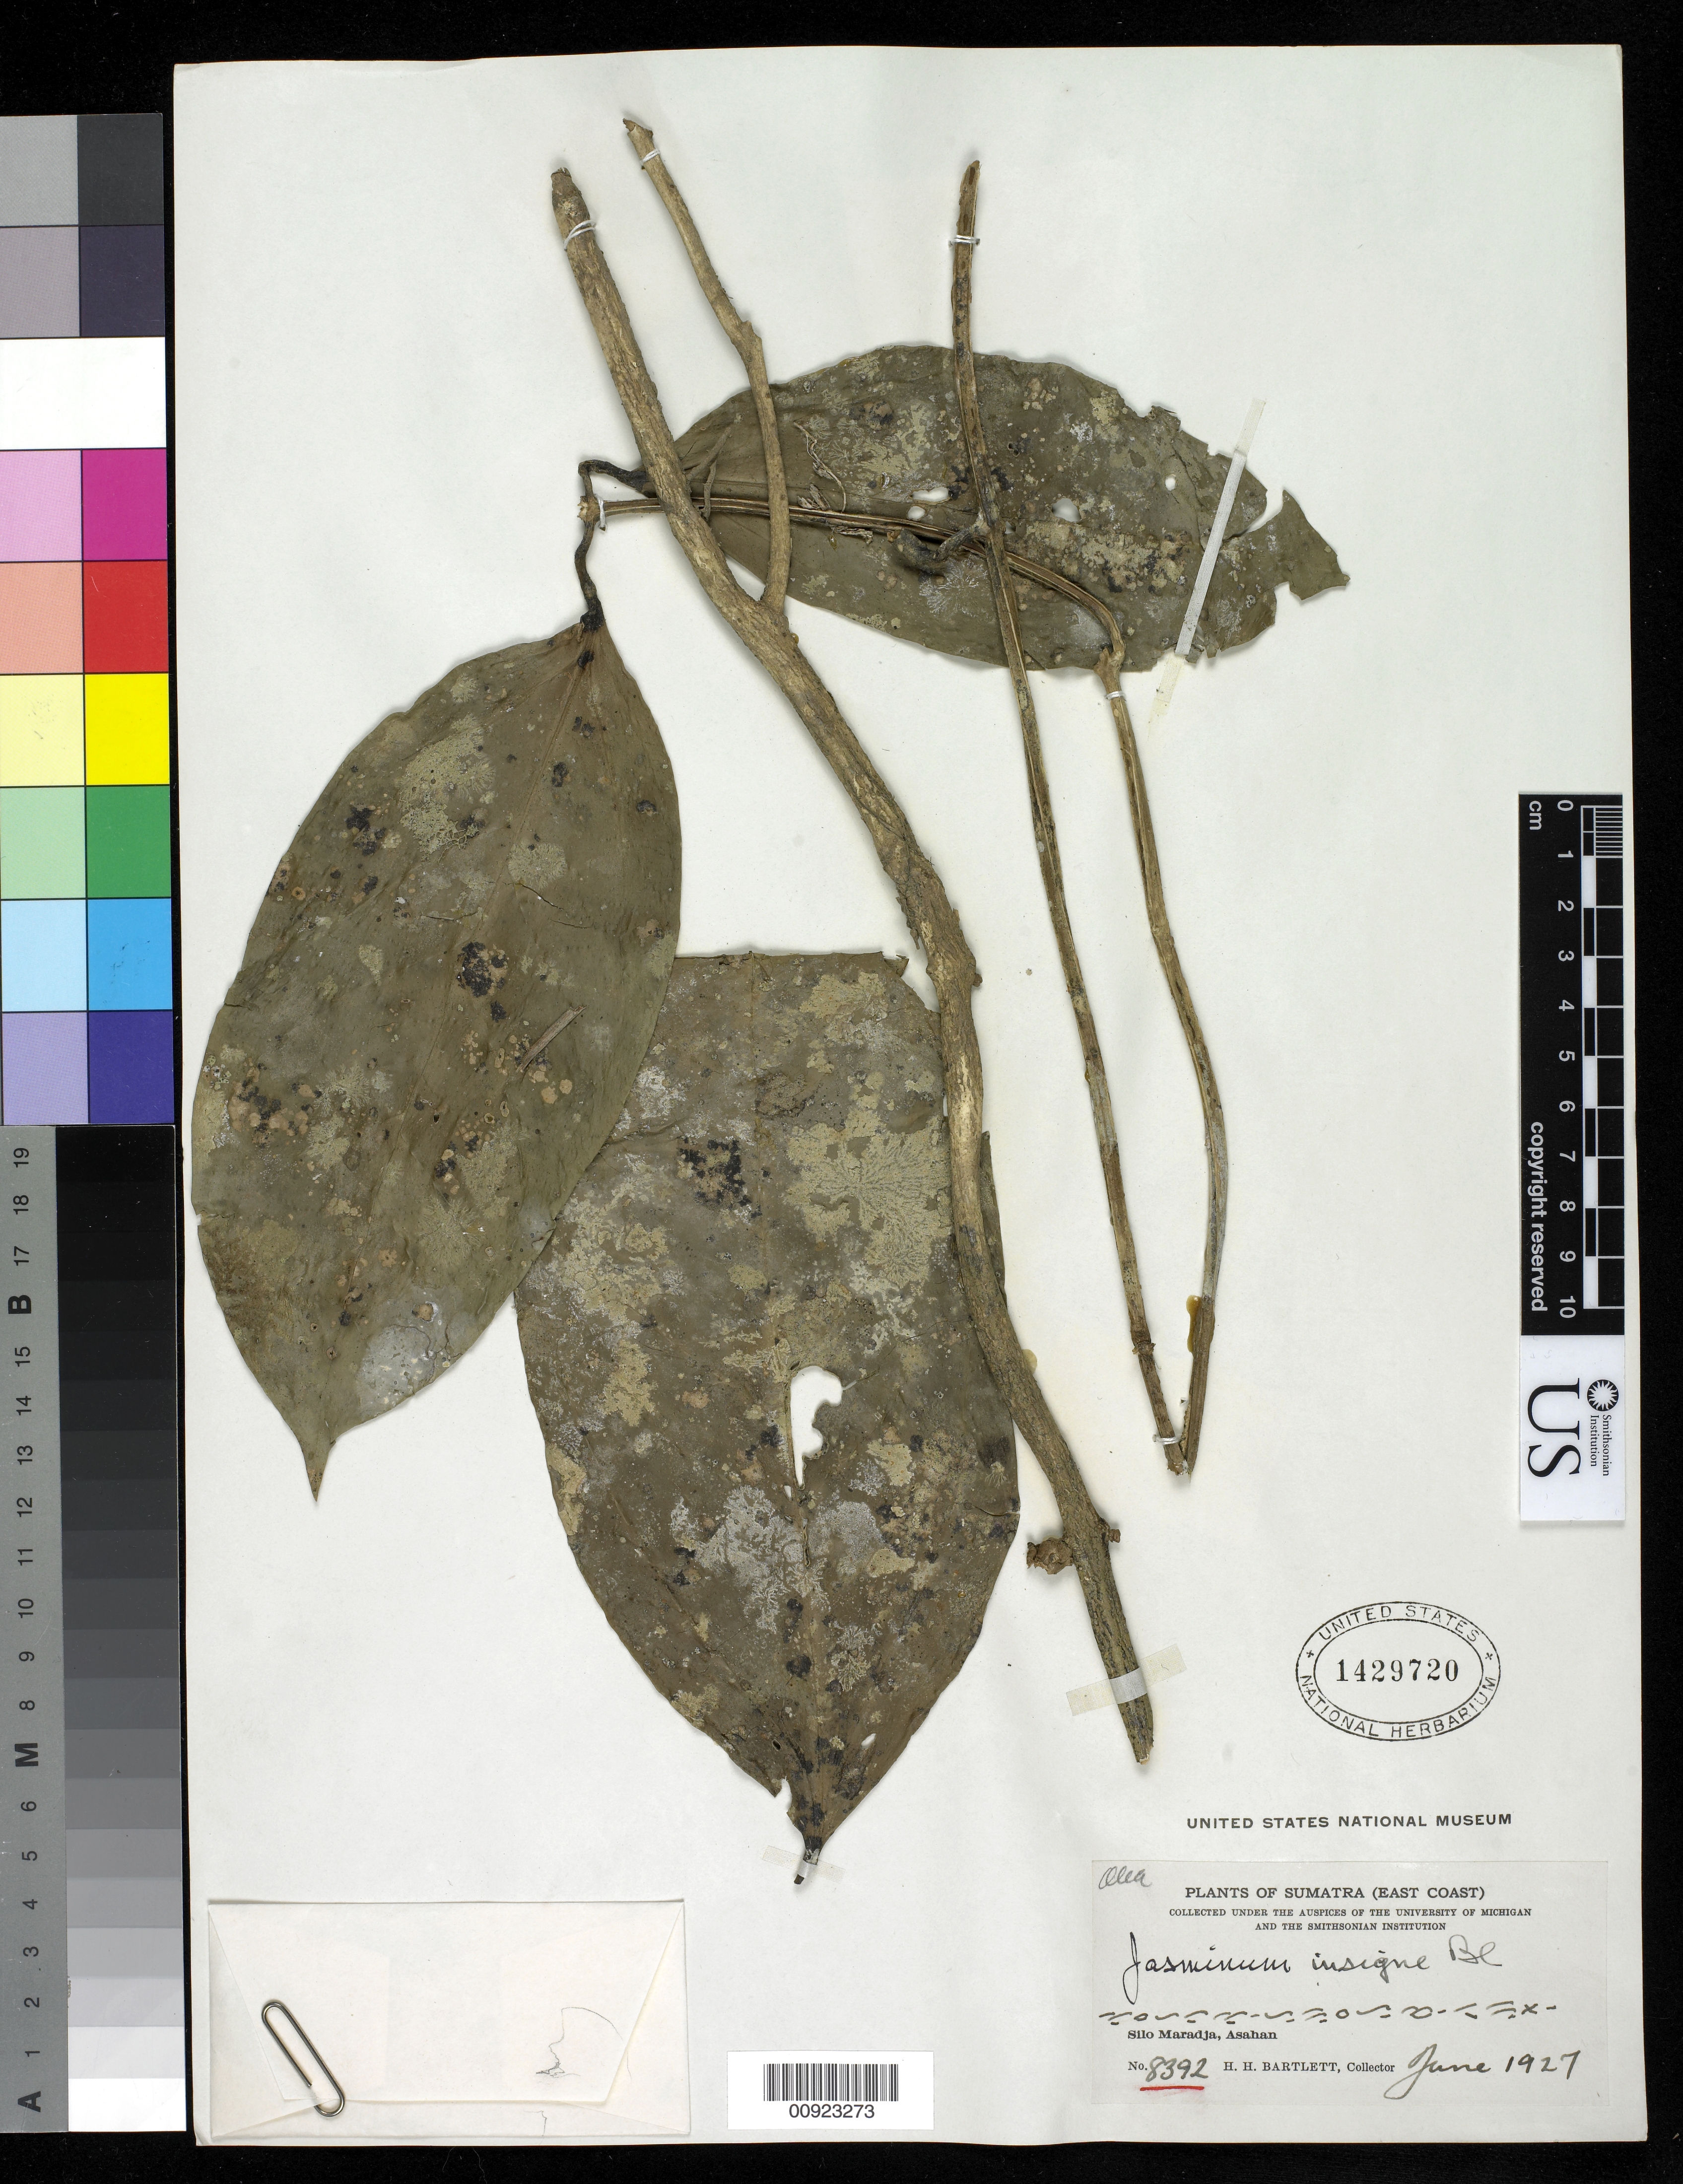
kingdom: Plantae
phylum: Tracheophyta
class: Magnoliopsida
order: Lamiales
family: Oleaceae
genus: Jasminum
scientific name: Jasminum insigne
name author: Blume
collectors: H. H. Bartlett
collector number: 8392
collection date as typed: Jun 1927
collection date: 1927-06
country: Indonesia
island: Sumatra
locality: Sumatra (East coast). Silo Maradja, Asahan.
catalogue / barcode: US 1429720